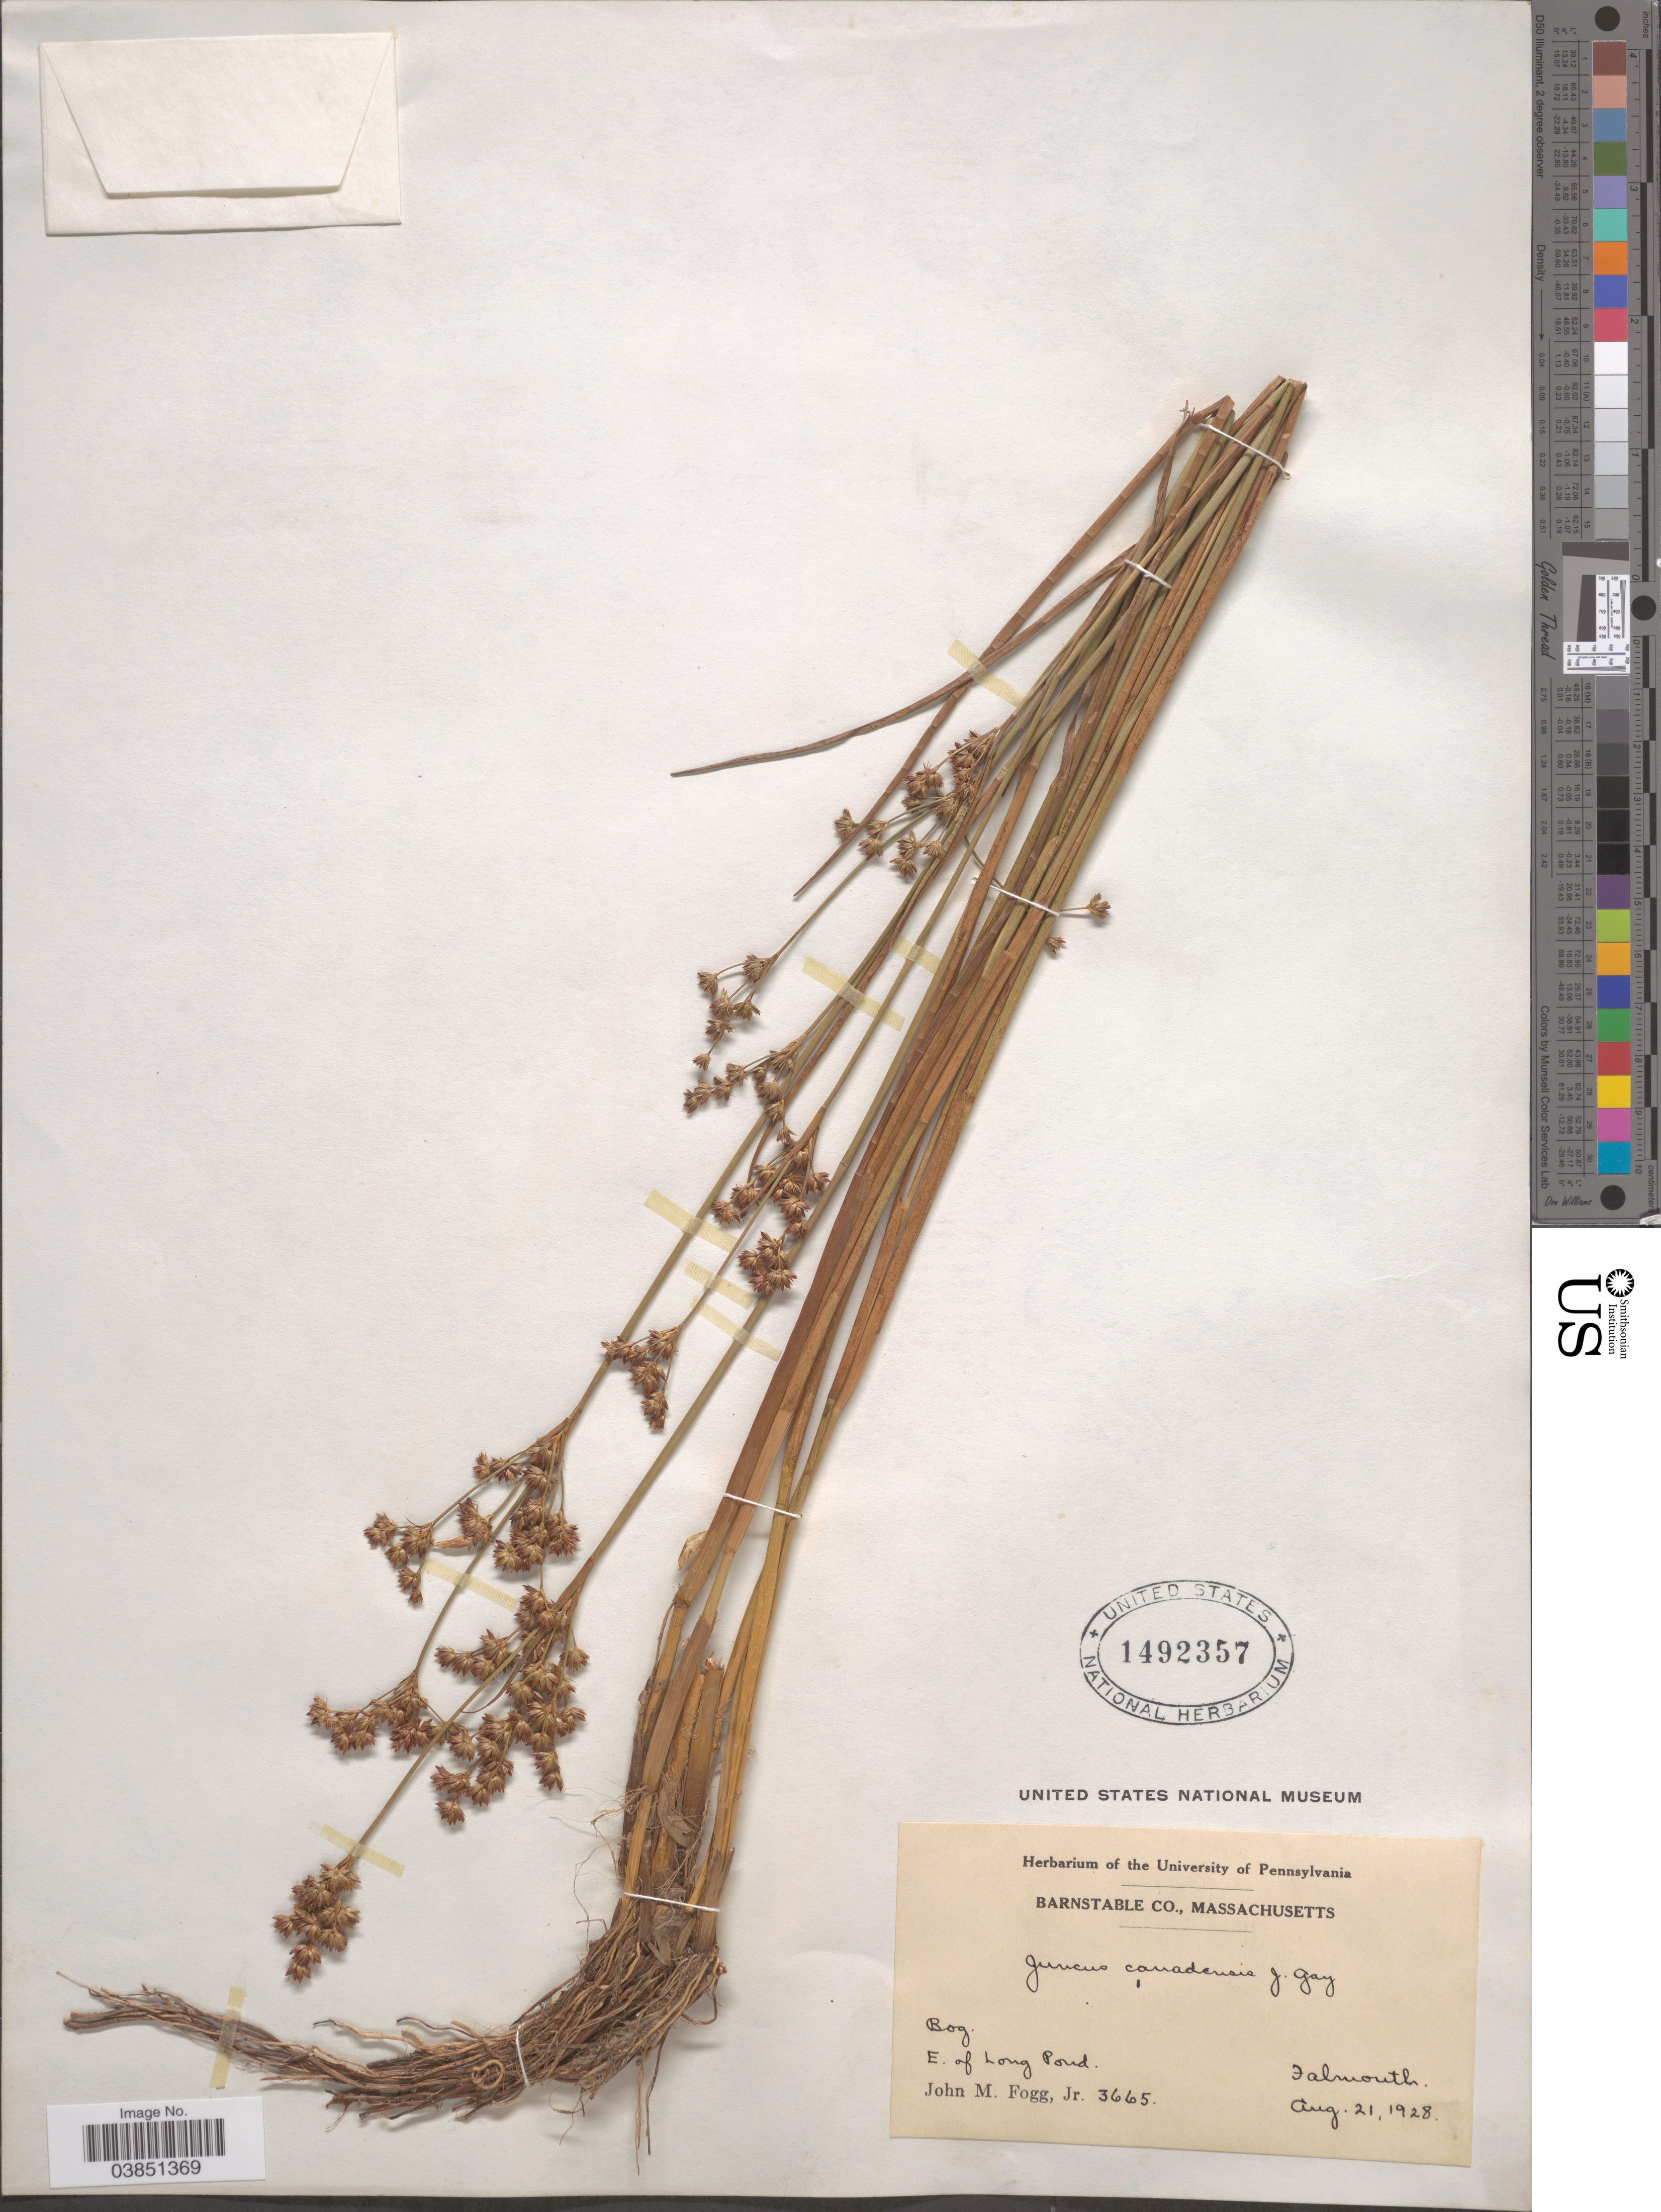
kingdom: Plantae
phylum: Tracheophyta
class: Liliopsida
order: Poales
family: Juncaceae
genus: Juncus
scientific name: Juncus canadensis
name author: J. Gay ex Laharpe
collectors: J. Fogg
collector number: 3665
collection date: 1928-08-21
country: United States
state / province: Massachusetts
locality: Barnstable Co. E. of Long Pond. Falmouth.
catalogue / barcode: US 1492357